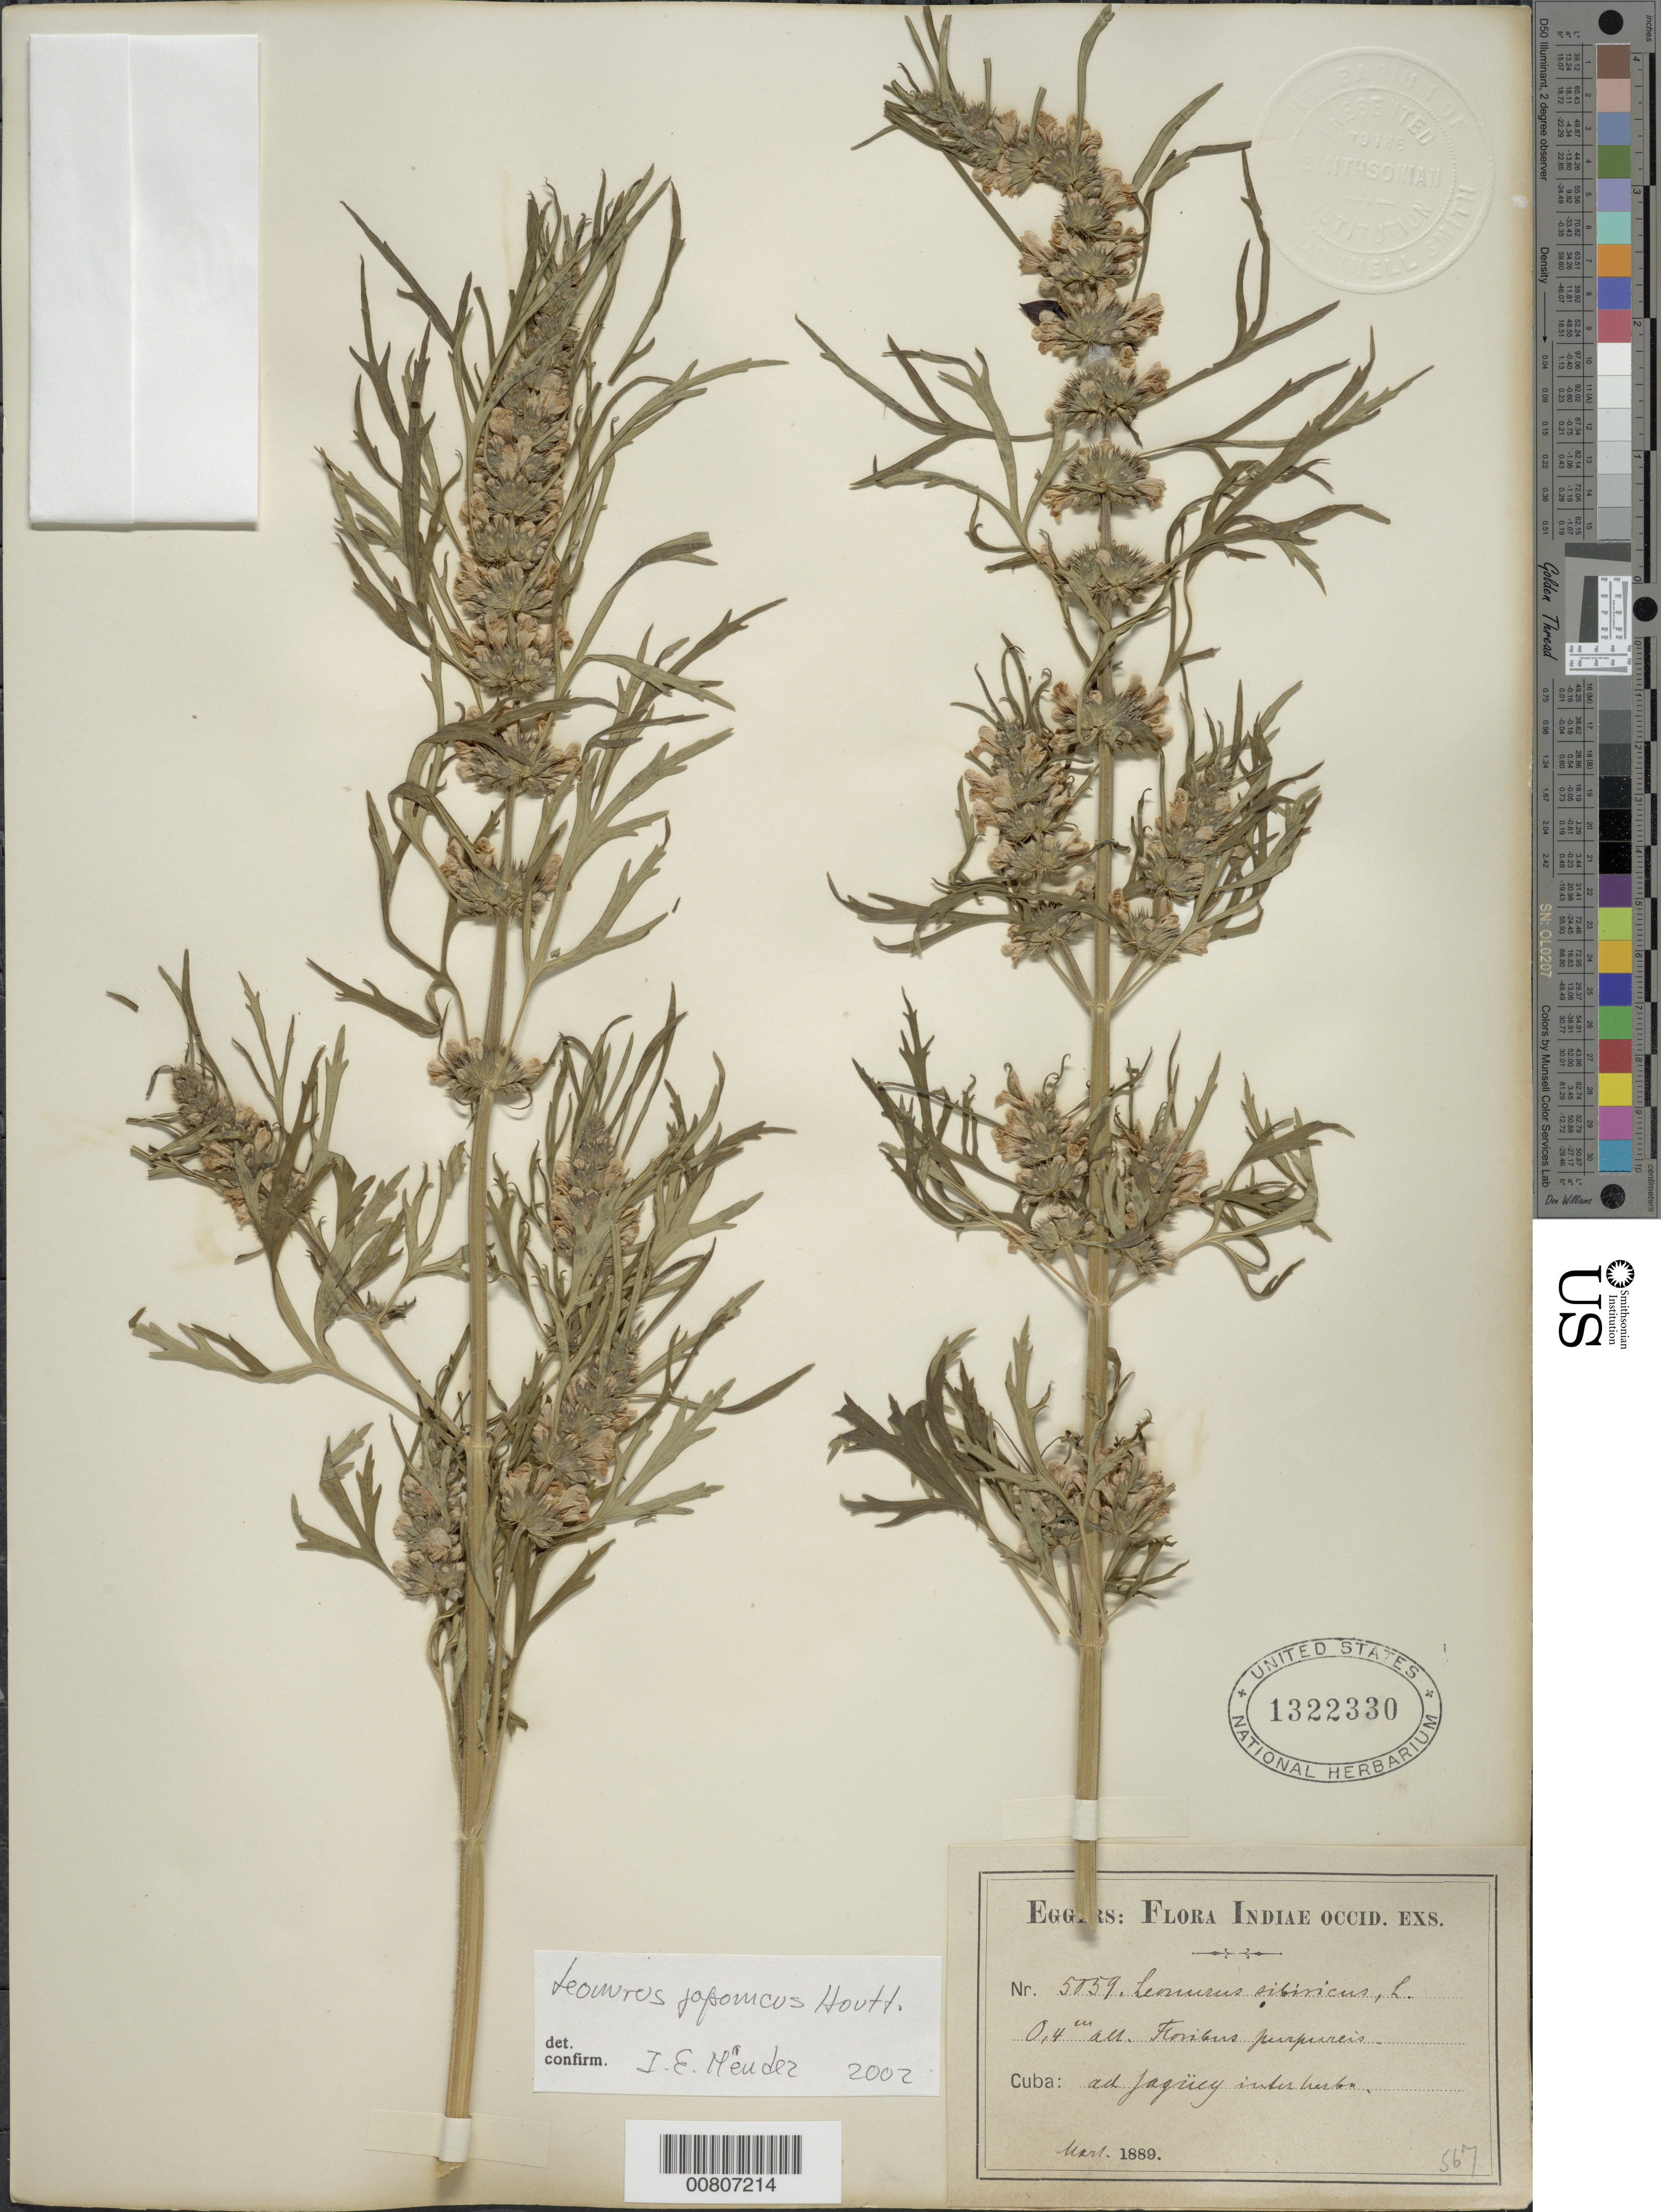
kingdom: Plantae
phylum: Tracheophyta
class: Magnoliopsida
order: Lamiales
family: Lamiaceae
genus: Leonurus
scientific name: Leonurus japonicus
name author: Houtt.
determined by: Méndez, Isidro E., (HIPC)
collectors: H. F. A. von Eggers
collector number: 5059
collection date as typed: Mar 1889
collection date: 1889-03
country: Cuba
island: Cuba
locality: Jagüey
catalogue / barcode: US 1322330